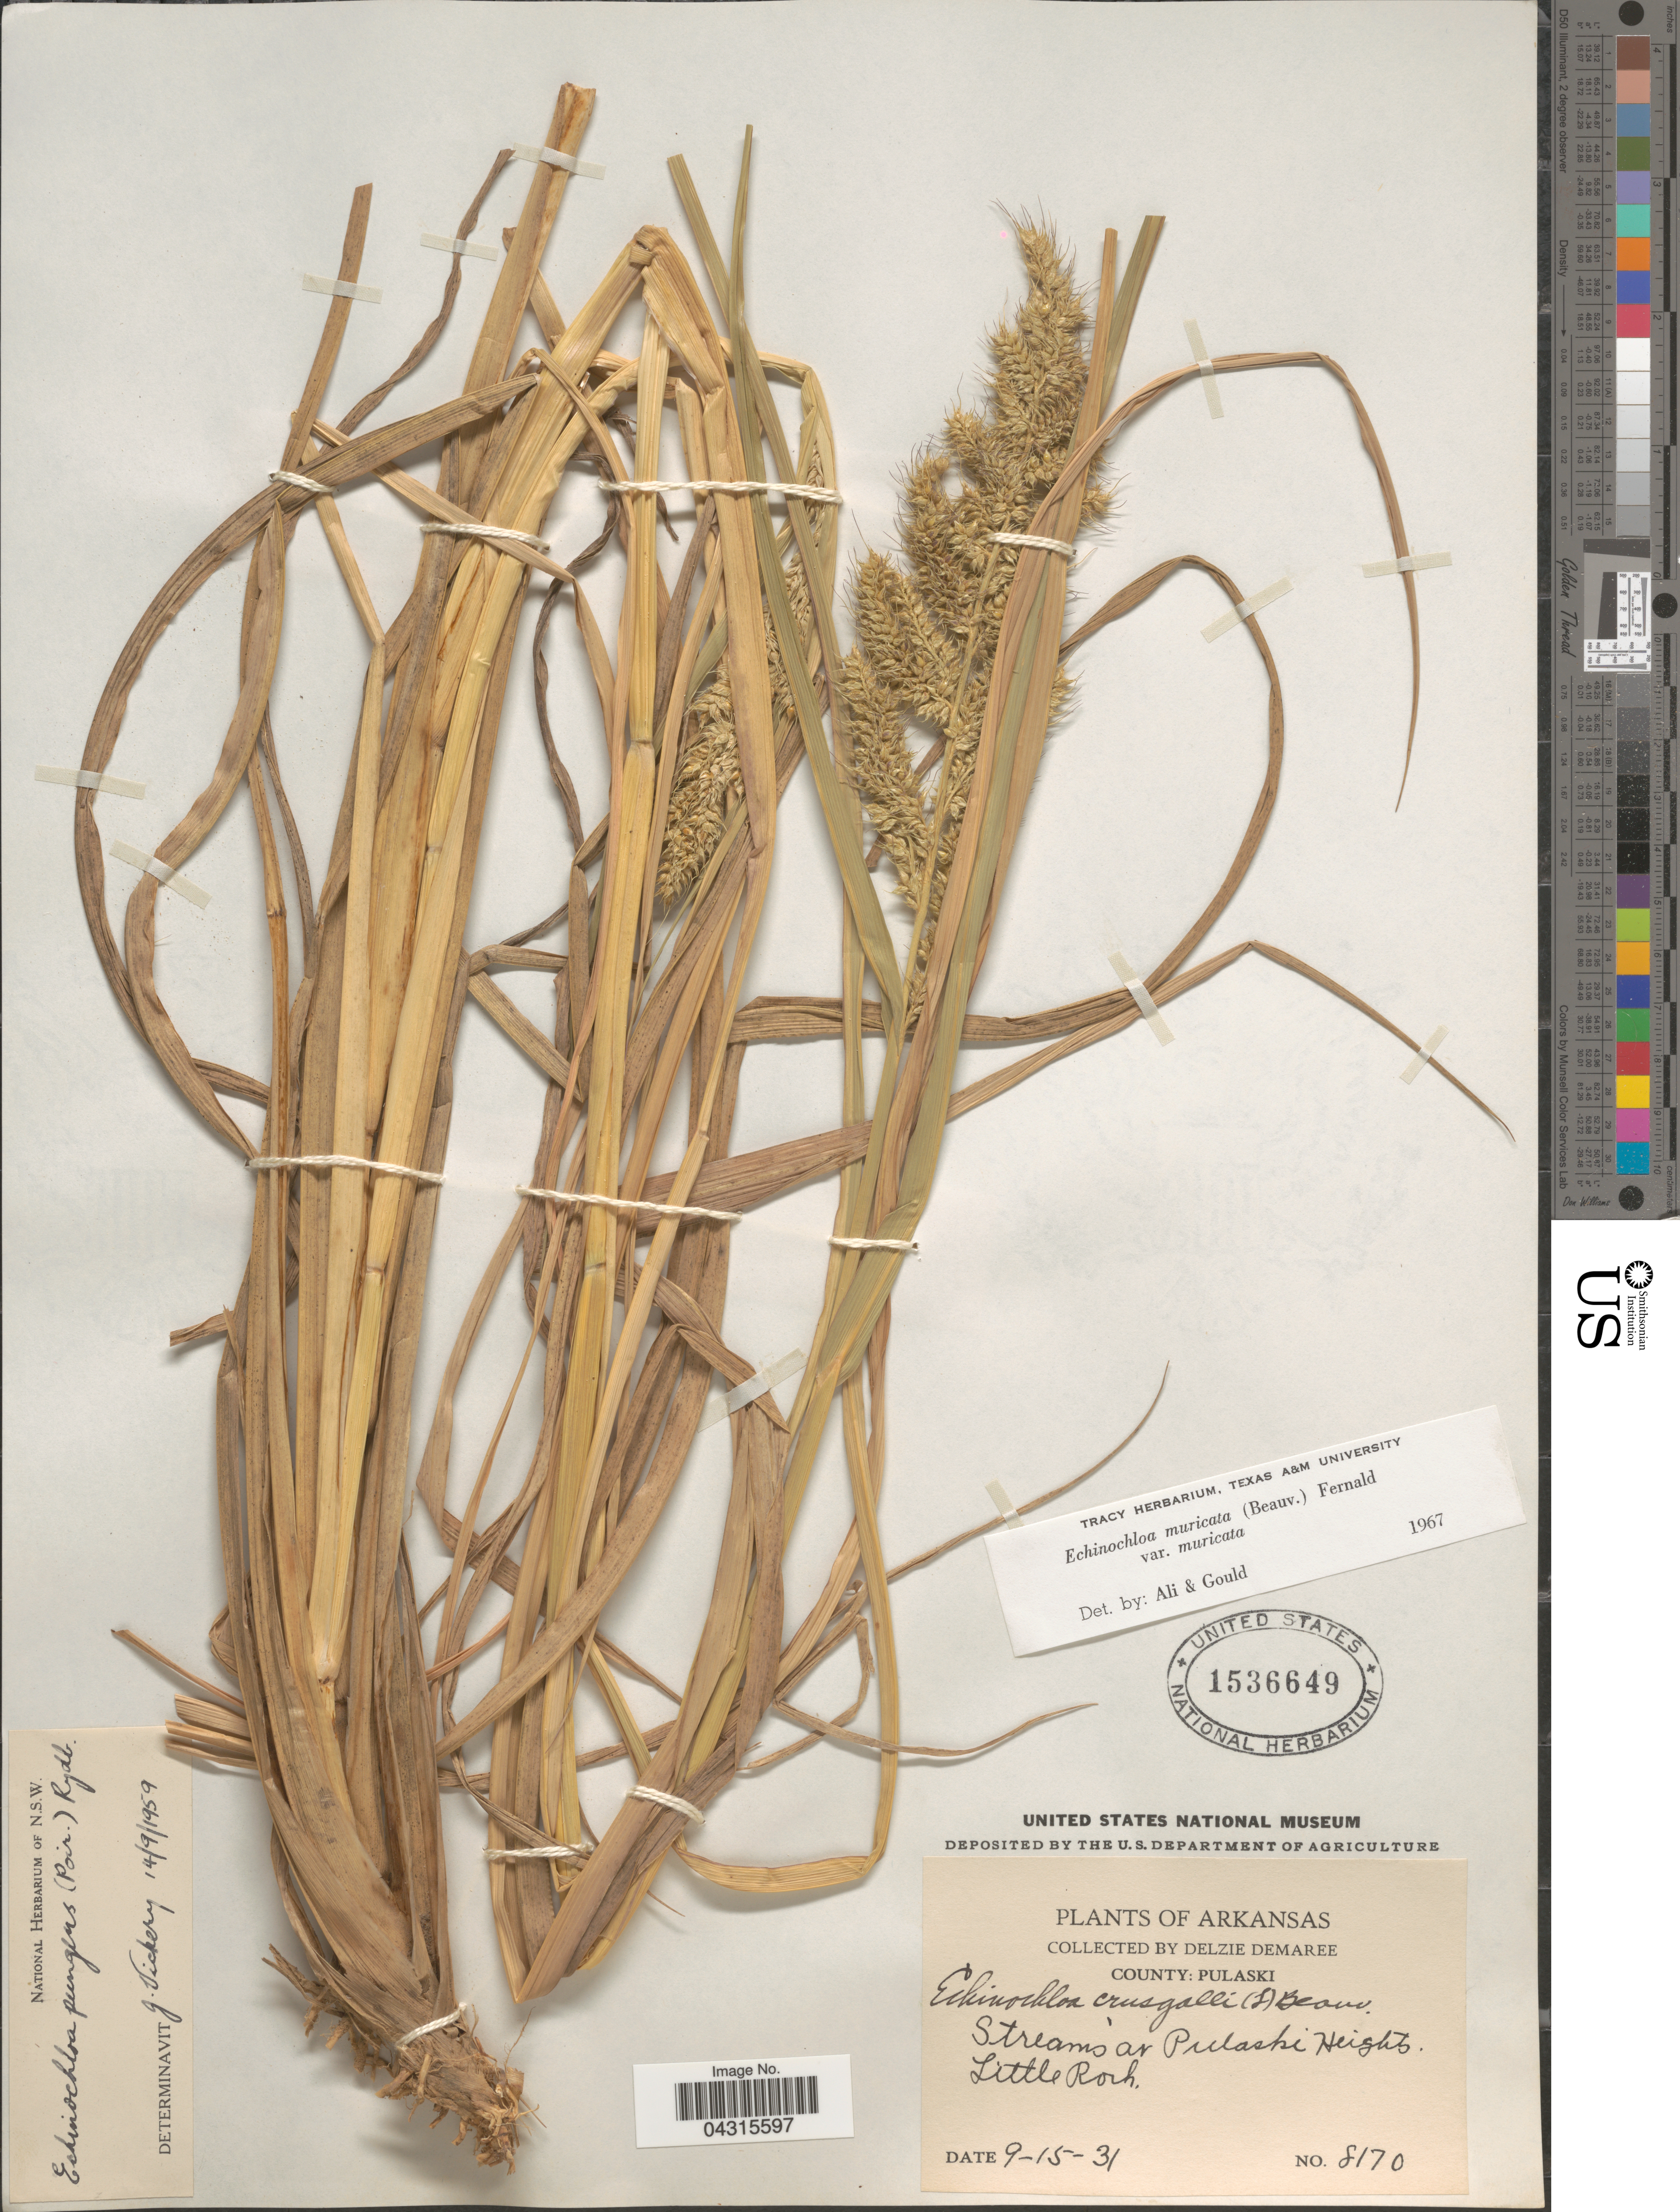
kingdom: Plantae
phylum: Tracheophyta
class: Liliopsida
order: Poales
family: Poaceae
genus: Echinochloa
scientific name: Echinochloa muricata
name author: (P. Beauv.) Fernald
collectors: D. Demaree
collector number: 8170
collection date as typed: Transcribed d/m/y: 15/9/31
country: United States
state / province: Arkansas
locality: County: Pulaski. Streams at Pulaski Heights. Little Rock.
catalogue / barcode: US 1536649